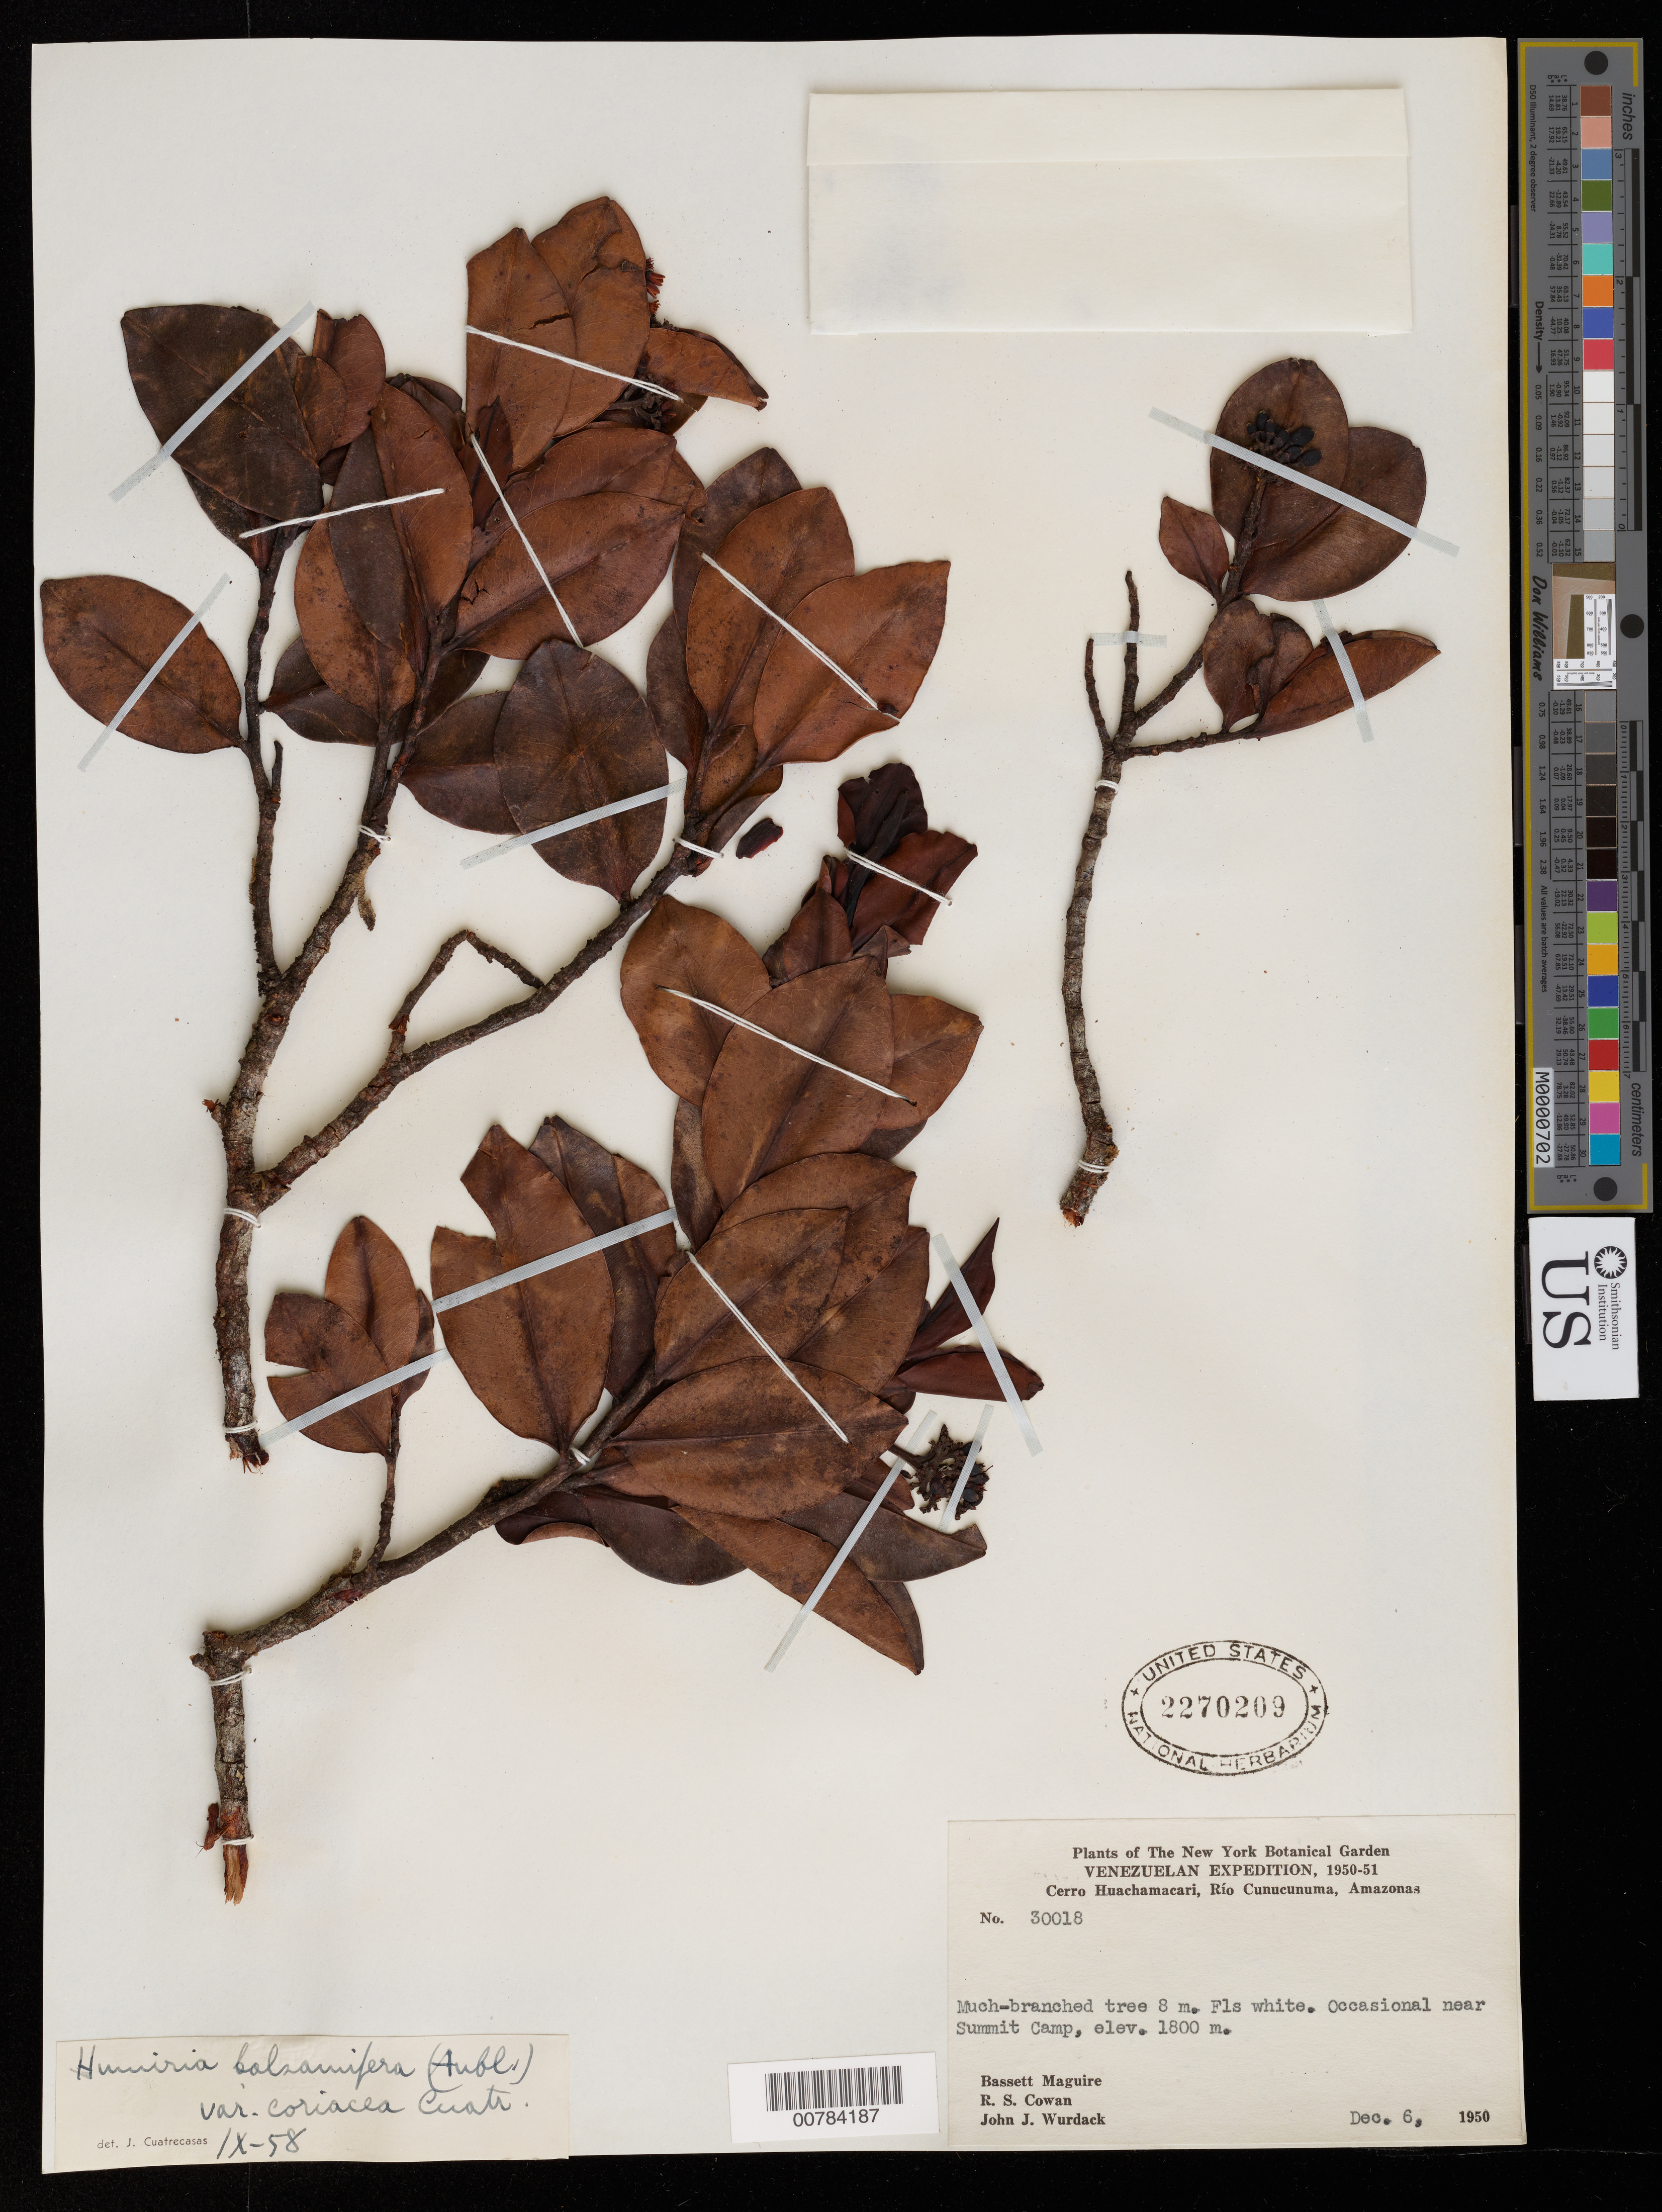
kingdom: Plantae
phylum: Tracheophyta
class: Magnoliopsida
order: Malpighiales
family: Humiriaceae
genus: Humiria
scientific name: Humiria balsamifera var. coriacea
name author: Cuatrec.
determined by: Cuatrecasas, J.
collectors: B. Maguire, R. S. Cowan & J. J. Wurdack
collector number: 30018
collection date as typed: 6-Dec-50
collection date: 1950-12-06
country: Venezuela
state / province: Amazonas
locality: Cerro Huachamacari, Río Cunucunuma, Cumbre Camp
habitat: Near camp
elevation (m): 1800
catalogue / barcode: US 2270209